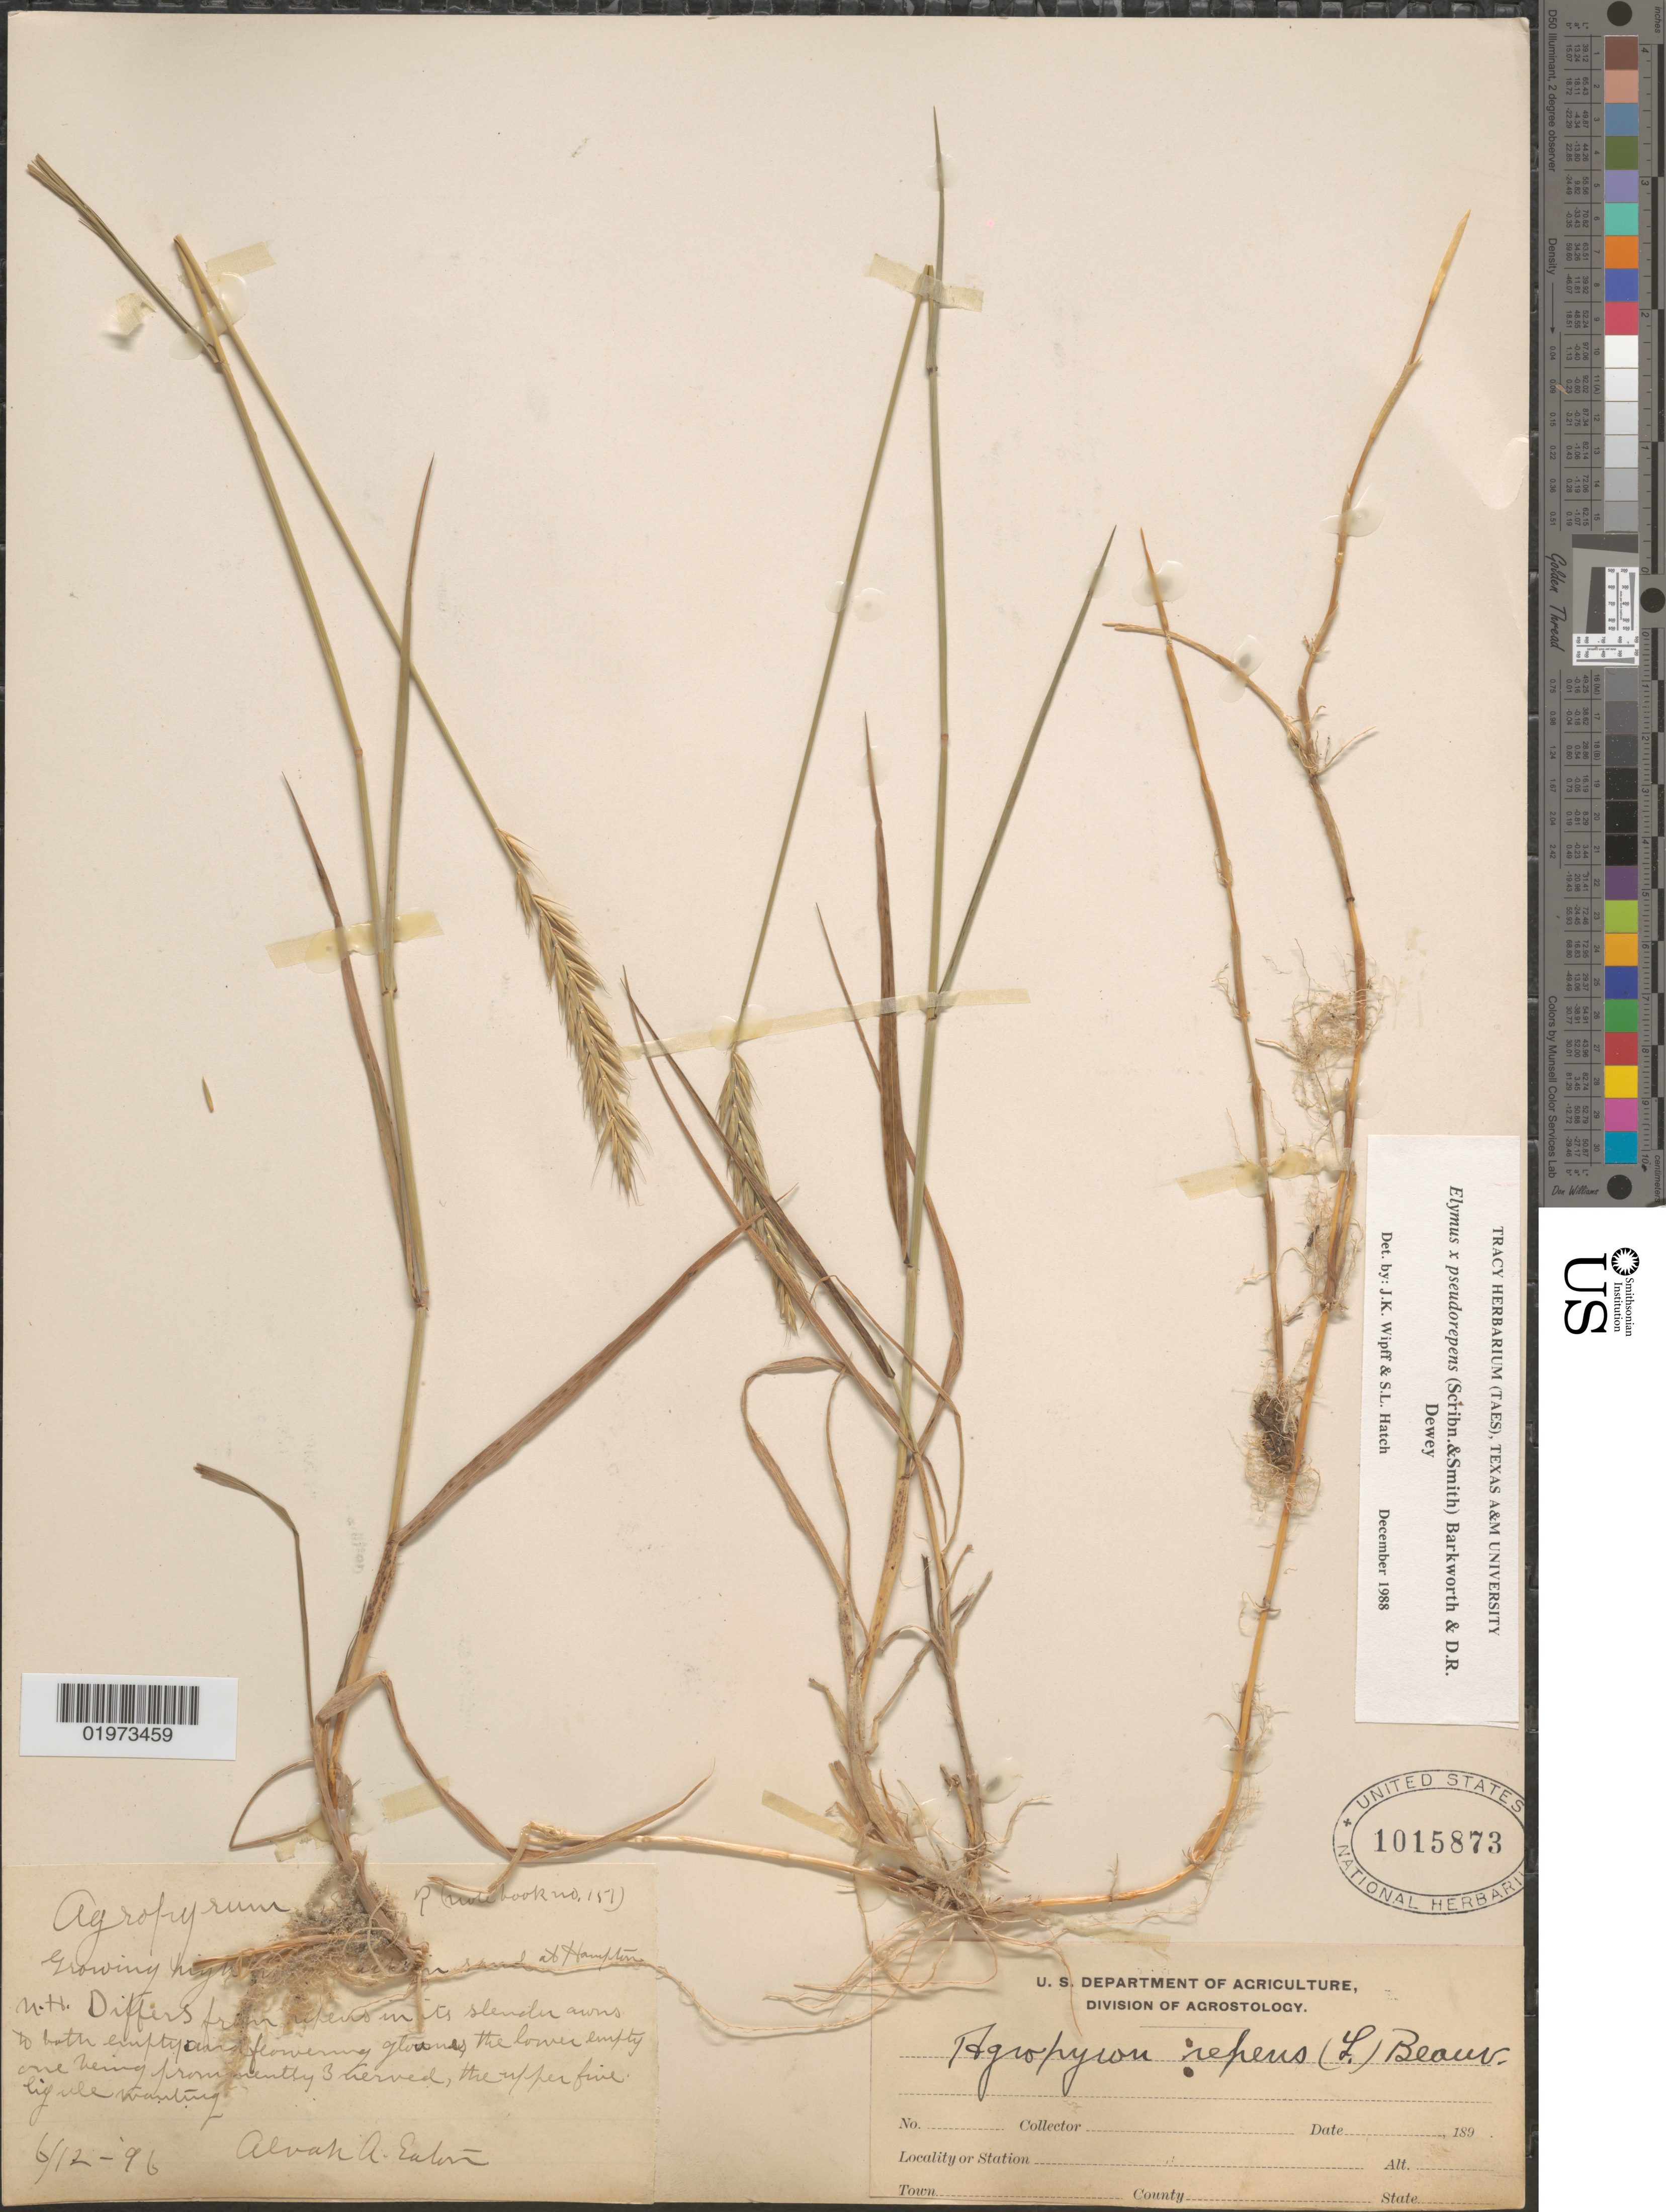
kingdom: Plantae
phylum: Tracheophyta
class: Liliopsida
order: Poales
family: Poaceae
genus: Elymus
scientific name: Elymus x pseudorepens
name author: (Scribn. & J.G. Sm.) Barkworth & Dewey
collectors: A. A. Eaton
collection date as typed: Transcribed d/m/y: 12/6/96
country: United States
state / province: New Hampshire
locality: [illegible text] at Hampton.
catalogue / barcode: US 1015873